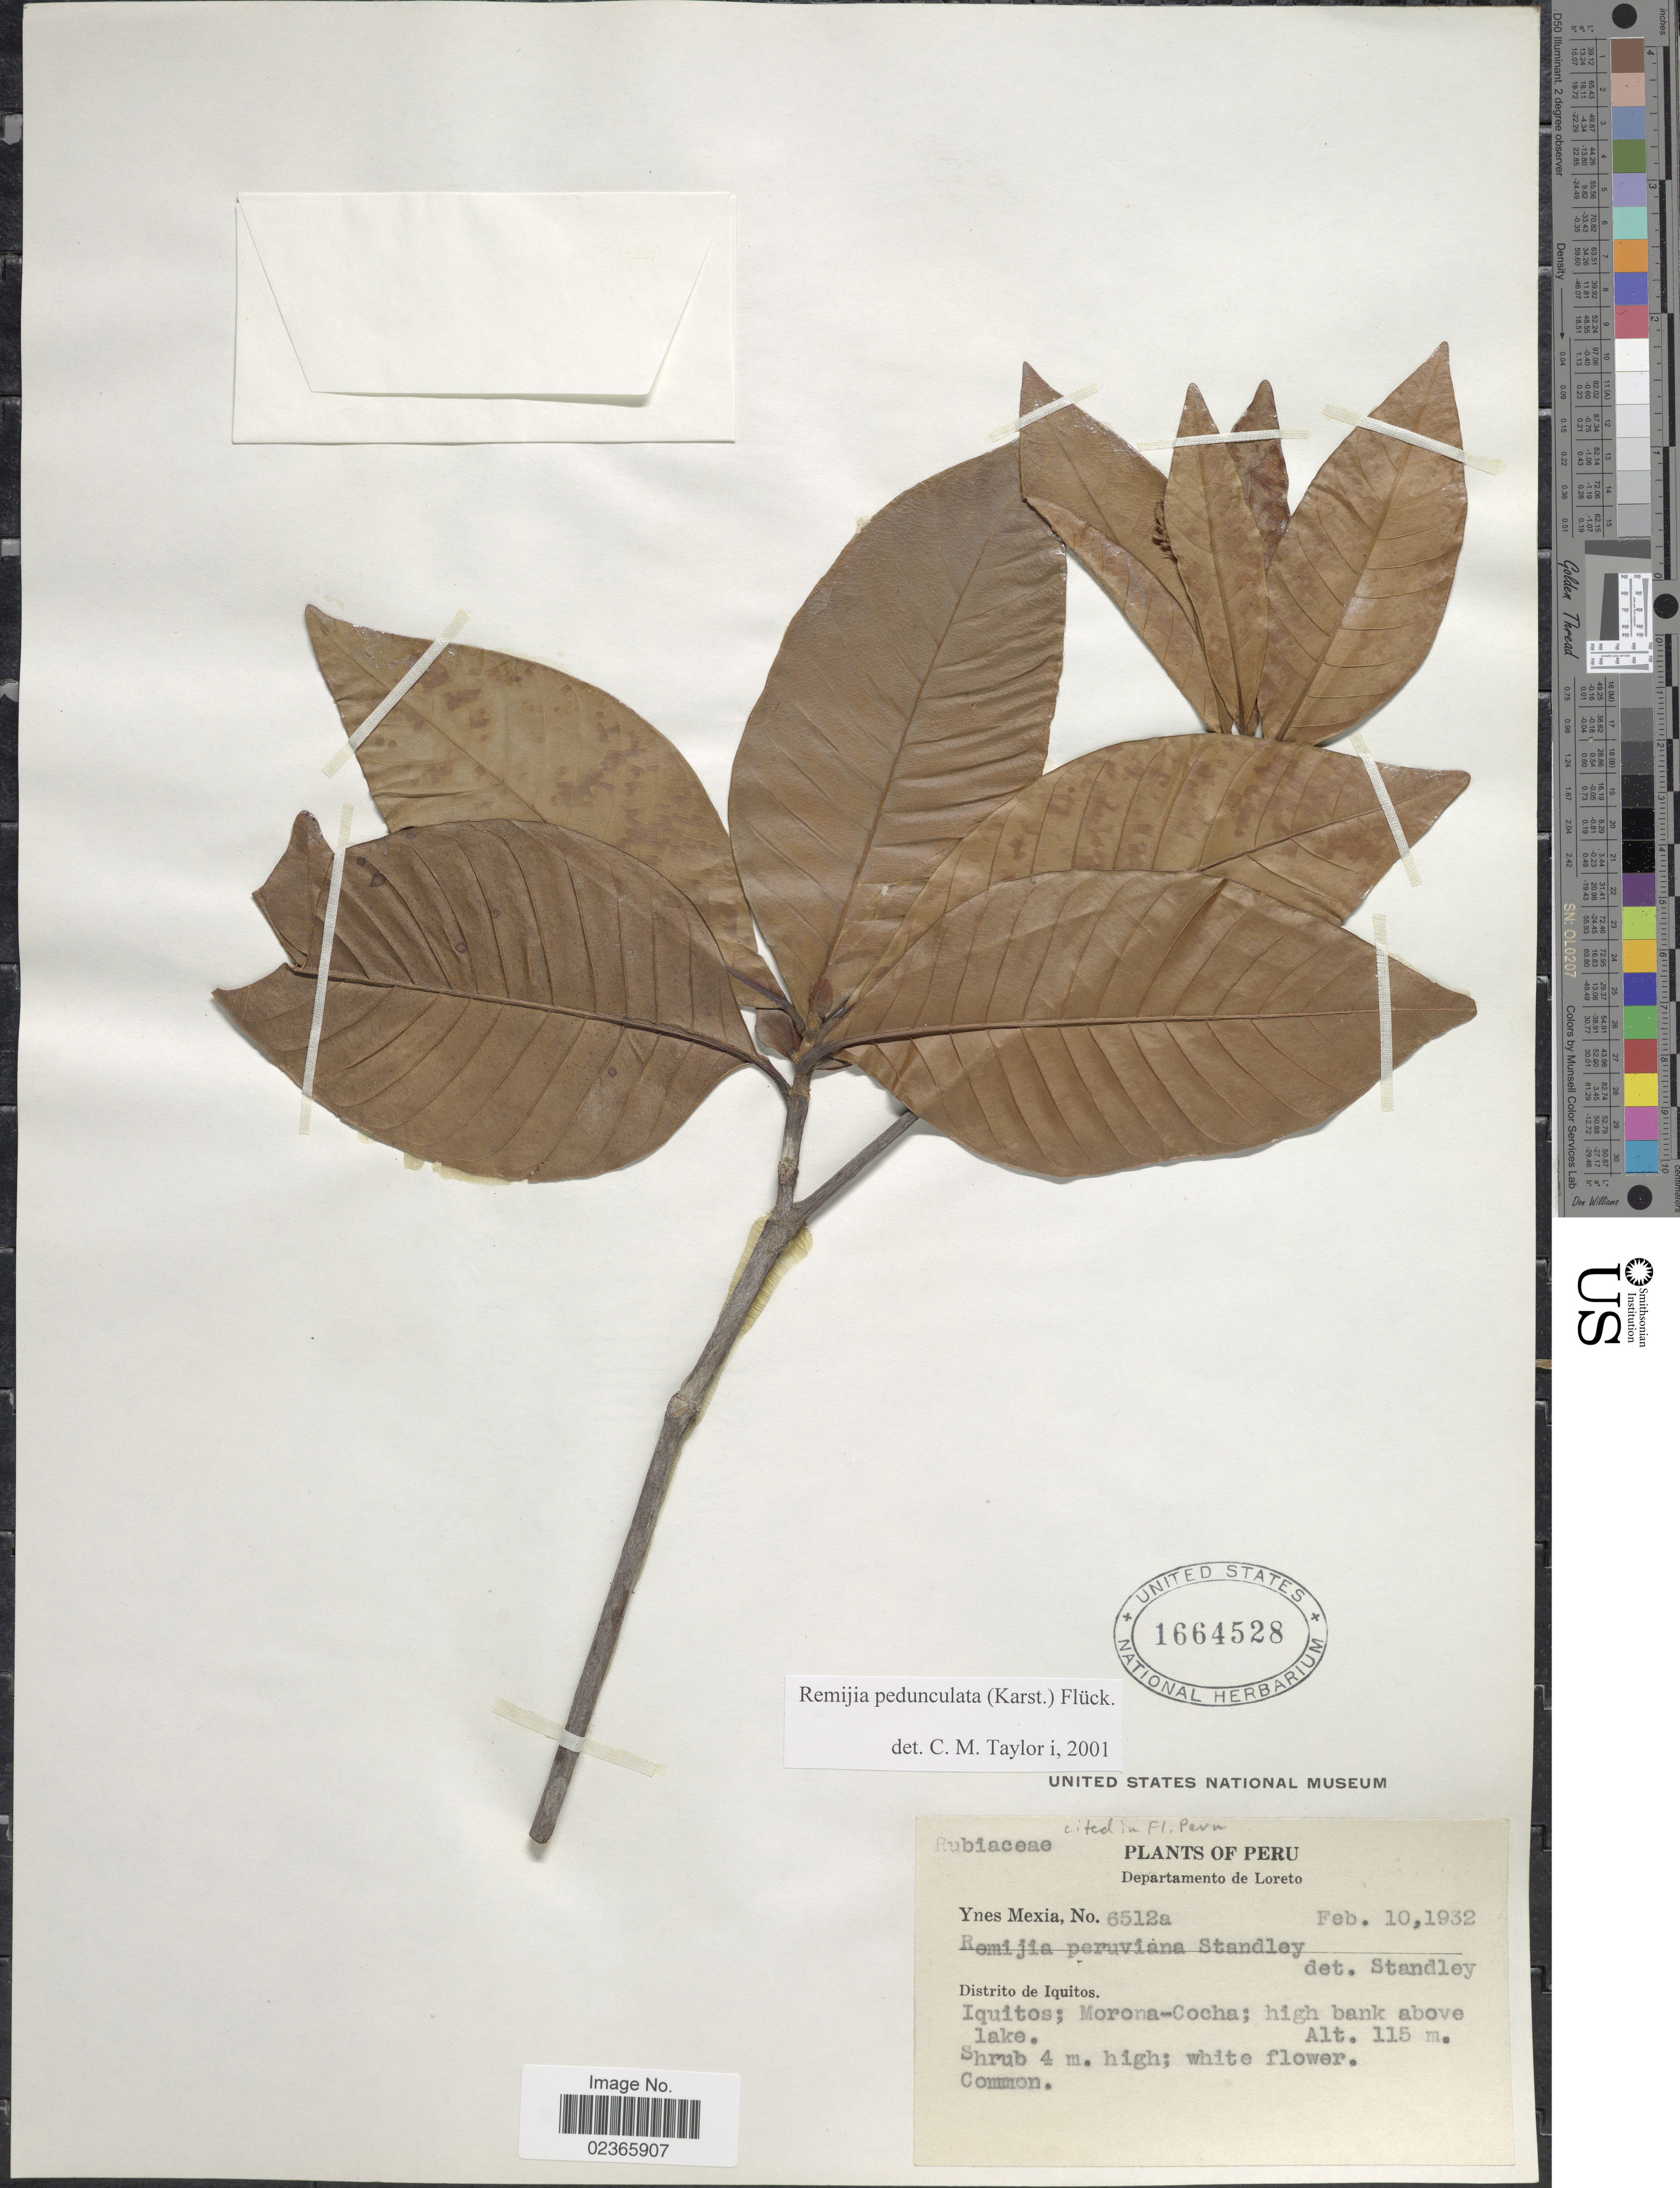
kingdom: Plantae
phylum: Tracheophyta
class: Magnoliopsida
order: Gentianales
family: Rubiaceae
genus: Remijia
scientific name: Remijia pedunculata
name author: (H. Karst.) Fluck.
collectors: Y. Mexia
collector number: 6512a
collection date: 1932-02-10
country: Peru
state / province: Loreto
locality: Distrito de Iquitos. Iquitos; Morona-Cocha; high bank above lake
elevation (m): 115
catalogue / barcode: US 1664528